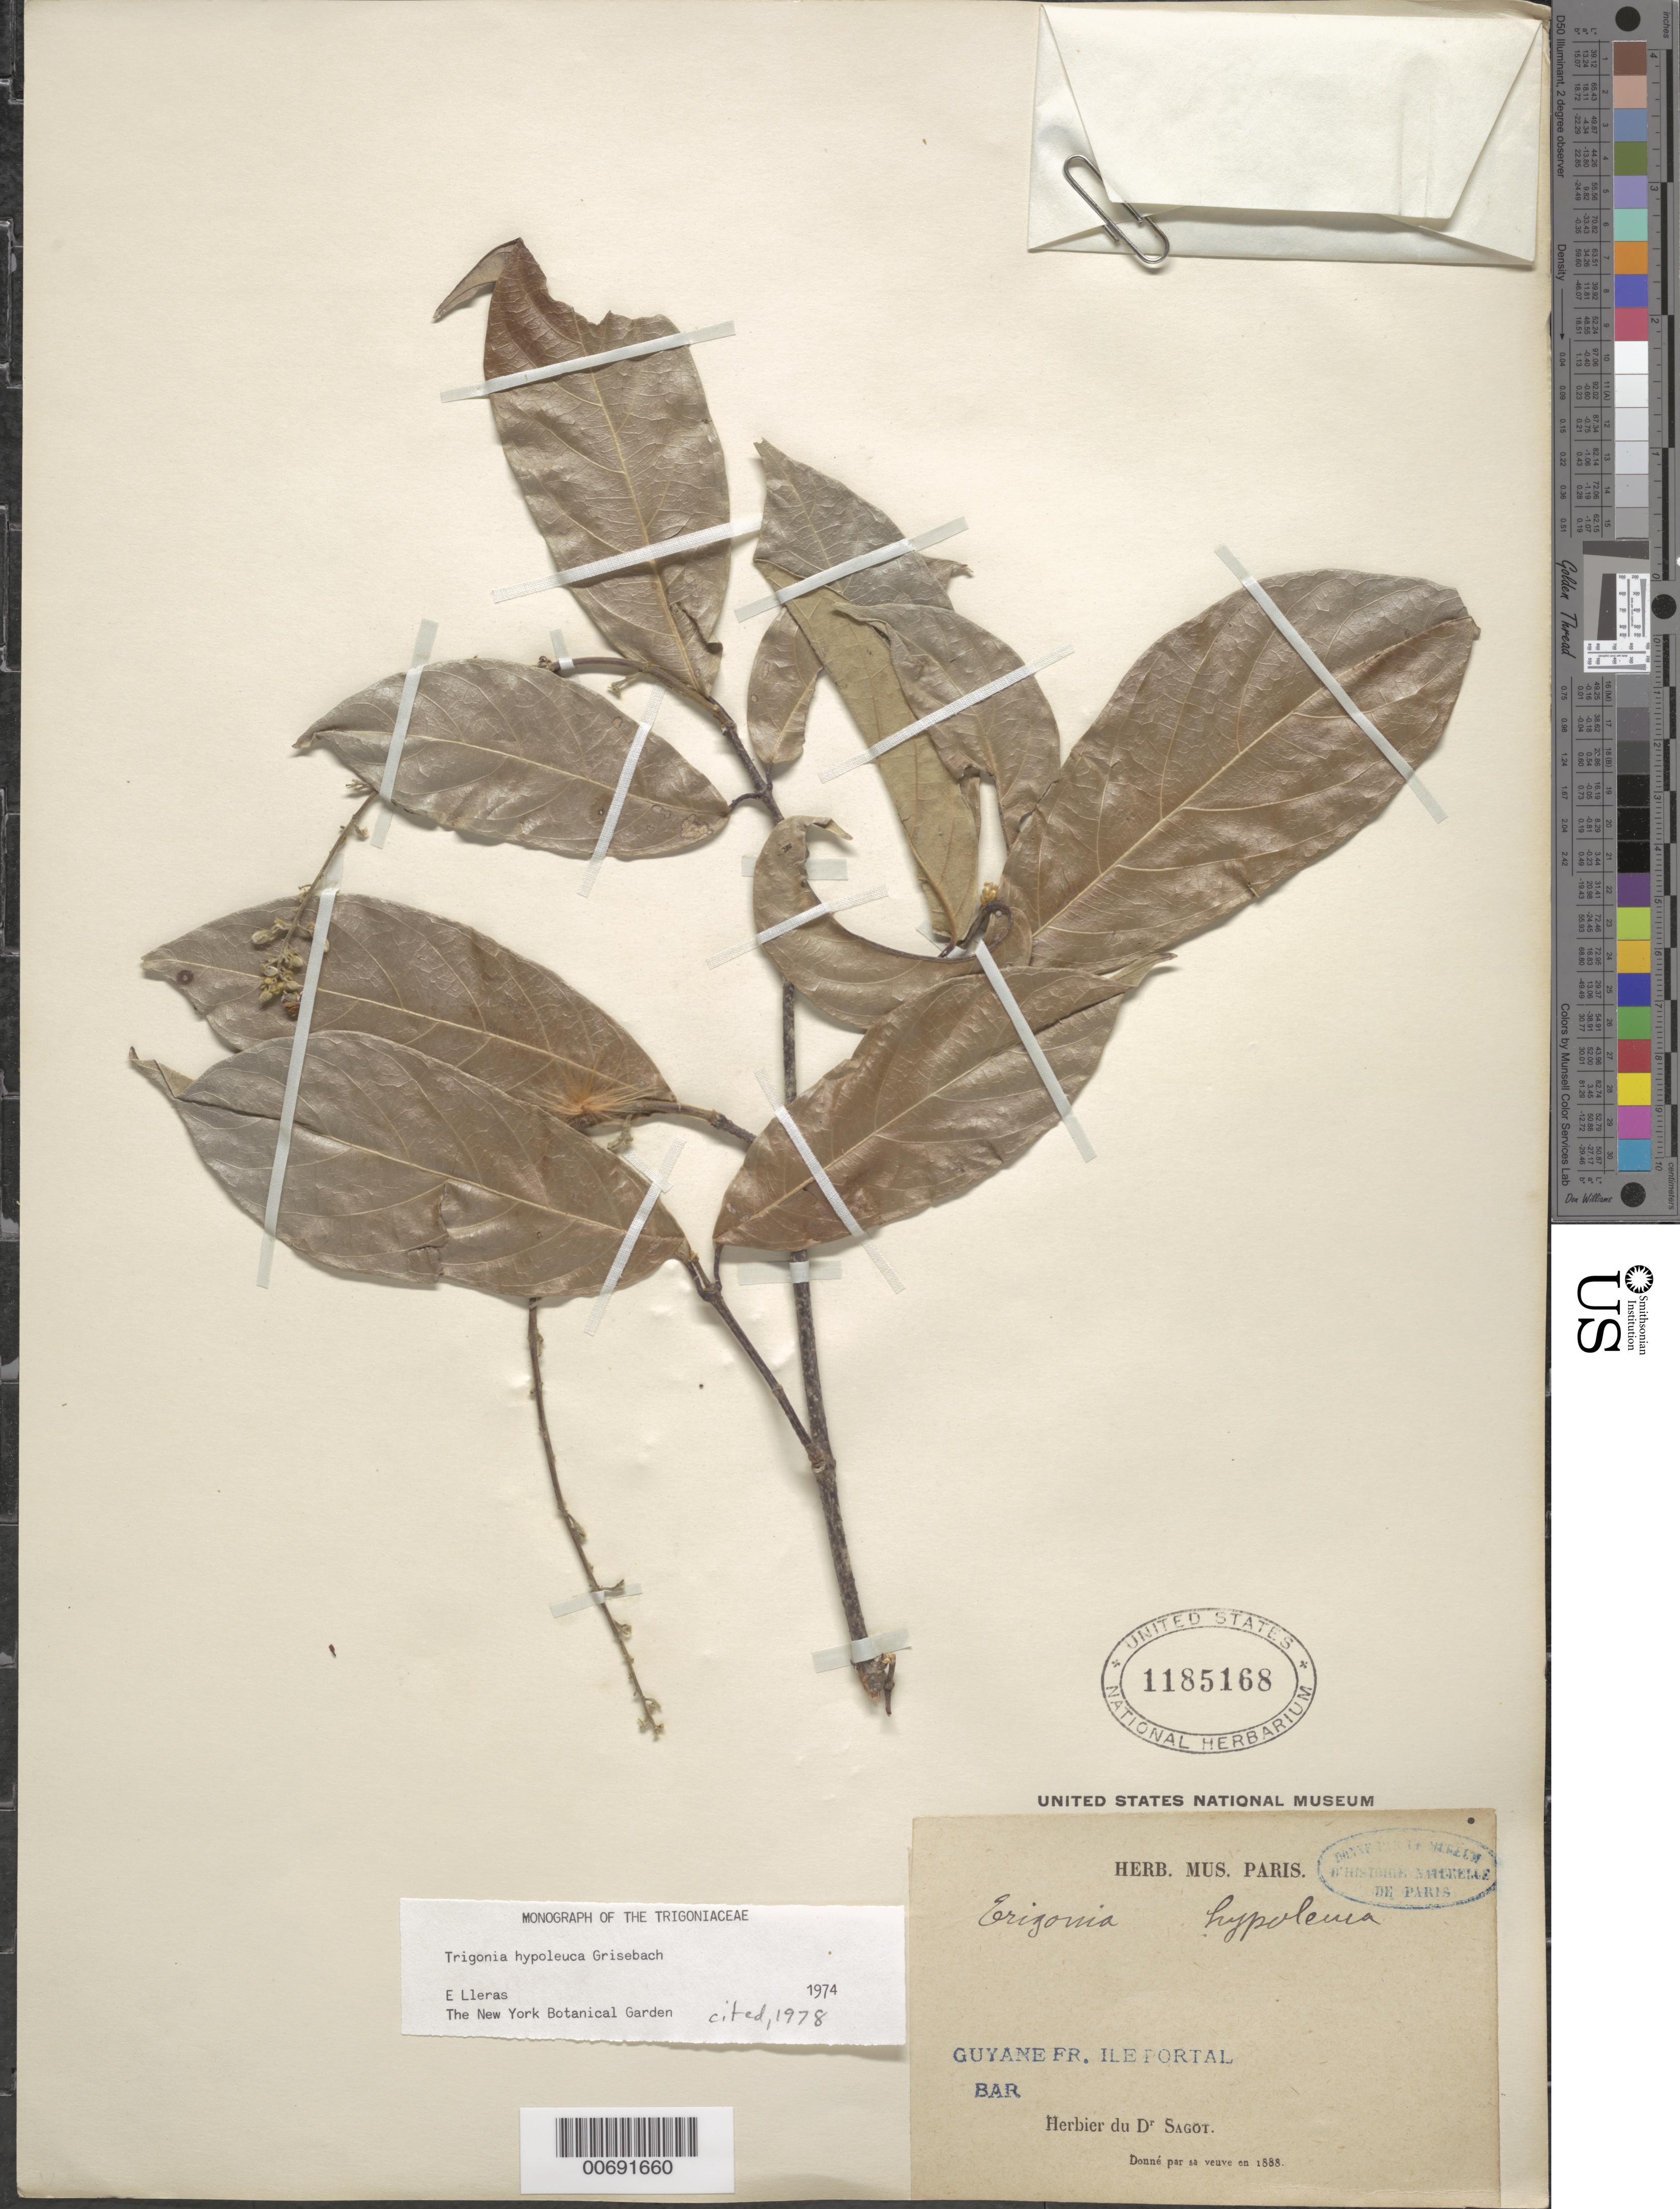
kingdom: Plantae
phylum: Tracheophyta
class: Magnoliopsida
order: Malpighiales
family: Trigoniaceae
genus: Trigonia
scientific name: Trigonia hypoleuca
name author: Griseb.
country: French Guiana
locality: Ile Portal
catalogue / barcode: US 1185168